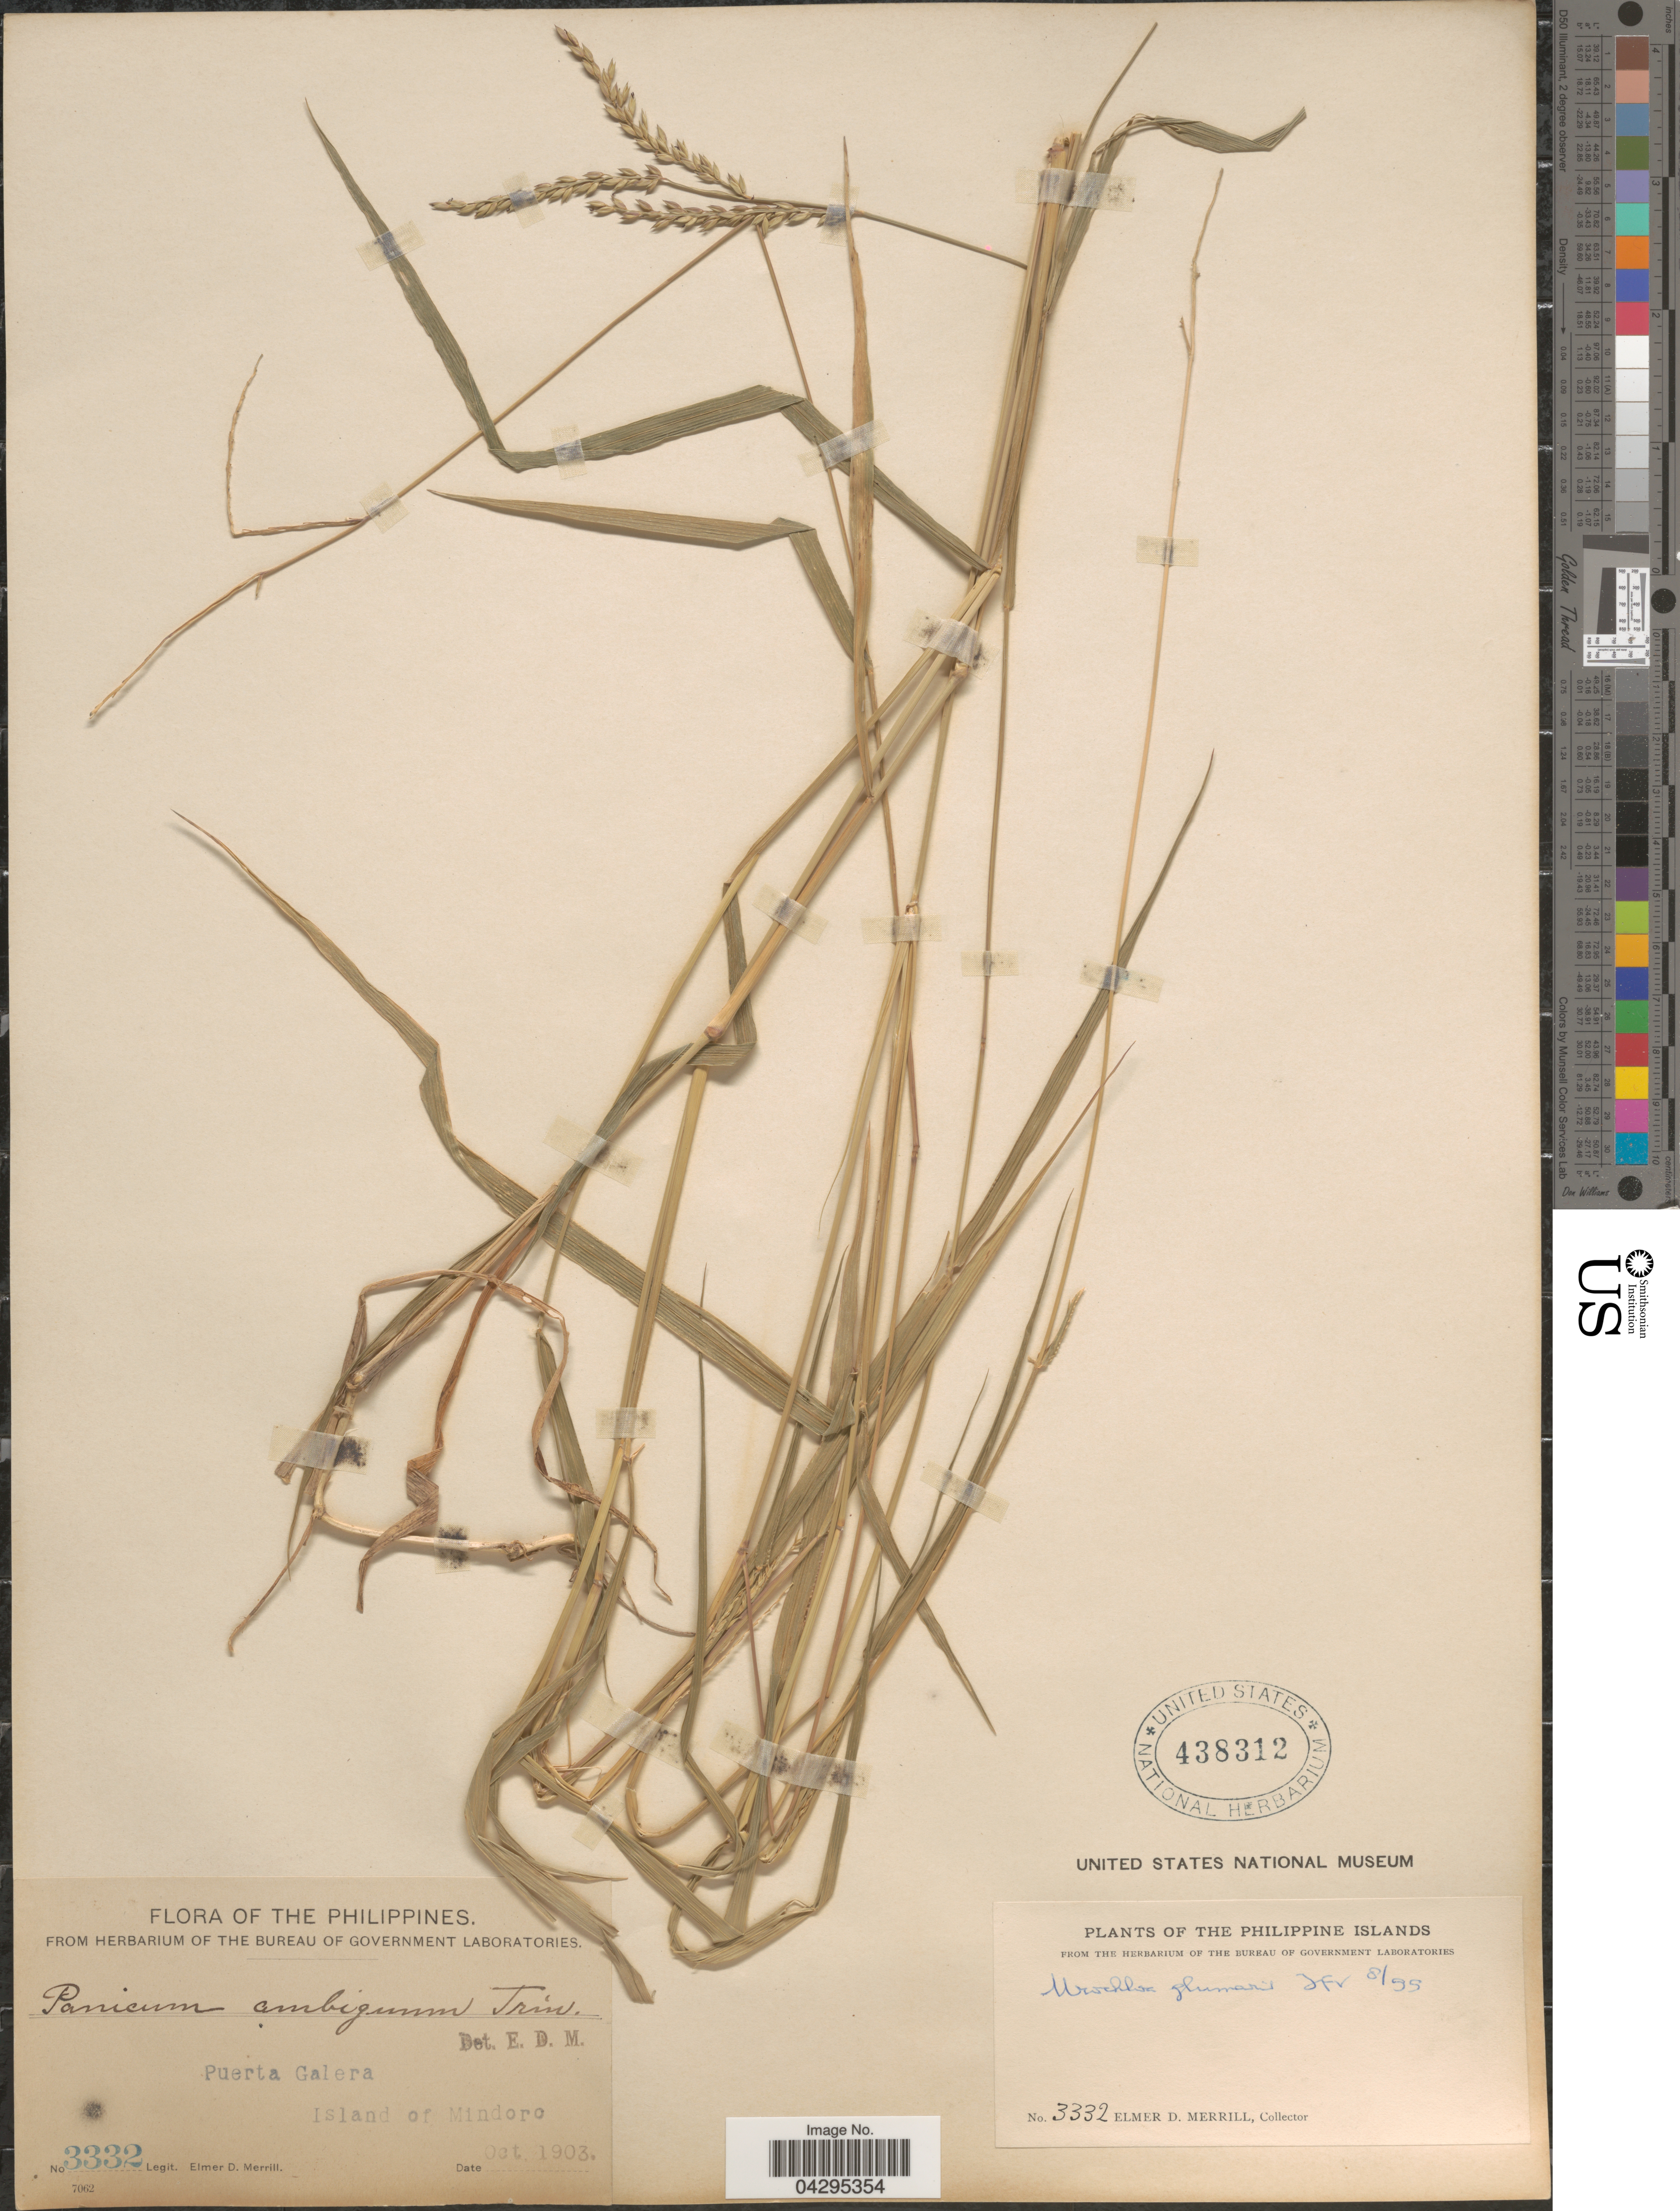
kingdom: Plantae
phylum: Tracheophyta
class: Liliopsida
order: Poales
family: Poaceae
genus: Urochloa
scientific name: Urochloa glumaris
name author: (Trin.) Veldkamp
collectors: E. D. Merrill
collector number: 332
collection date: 1903-10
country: Philippines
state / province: Mimaropa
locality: Puerta Galera. Island of Mindoro.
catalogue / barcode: US 438312